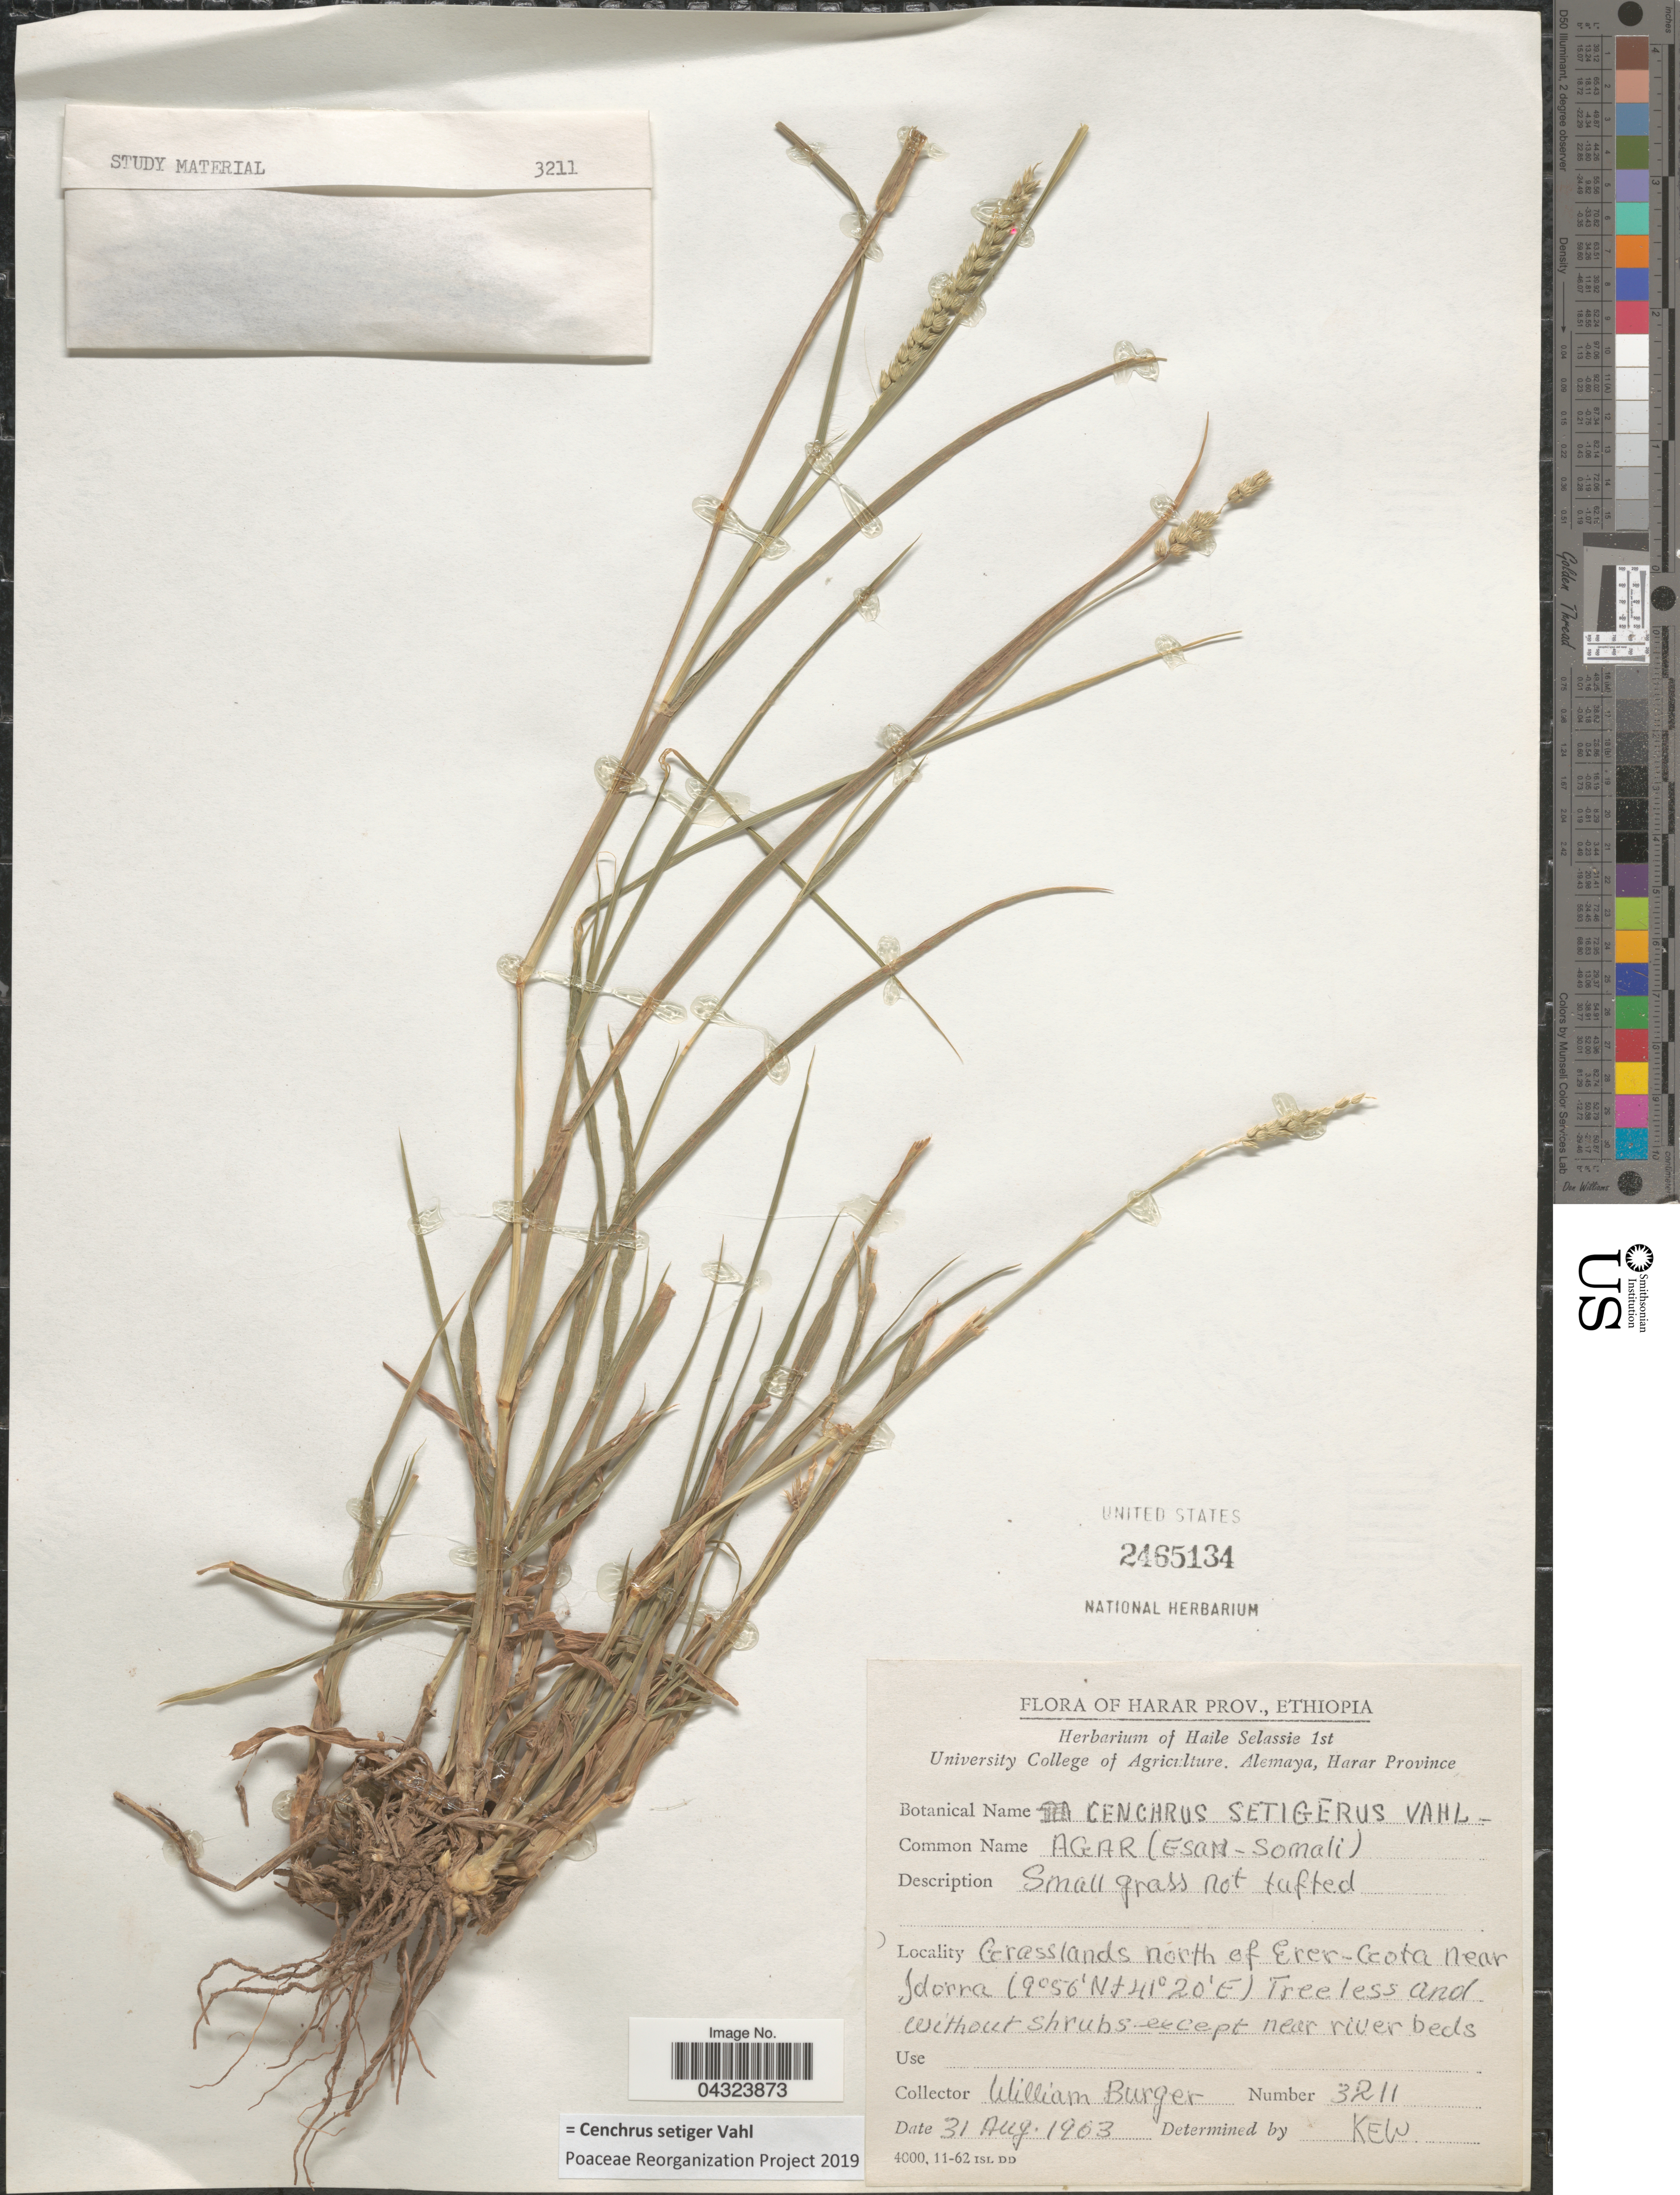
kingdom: Plantae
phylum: Tracheophyta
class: Liliopsida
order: Poales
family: Poaceae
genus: Cenchrus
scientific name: Cenchrus setiger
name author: Vahl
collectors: W. Burger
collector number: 3211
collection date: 1903-08-31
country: Ethiopia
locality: Harar Prov. Grasslands north of Erer-Gota near Idorra.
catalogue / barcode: US 2465134